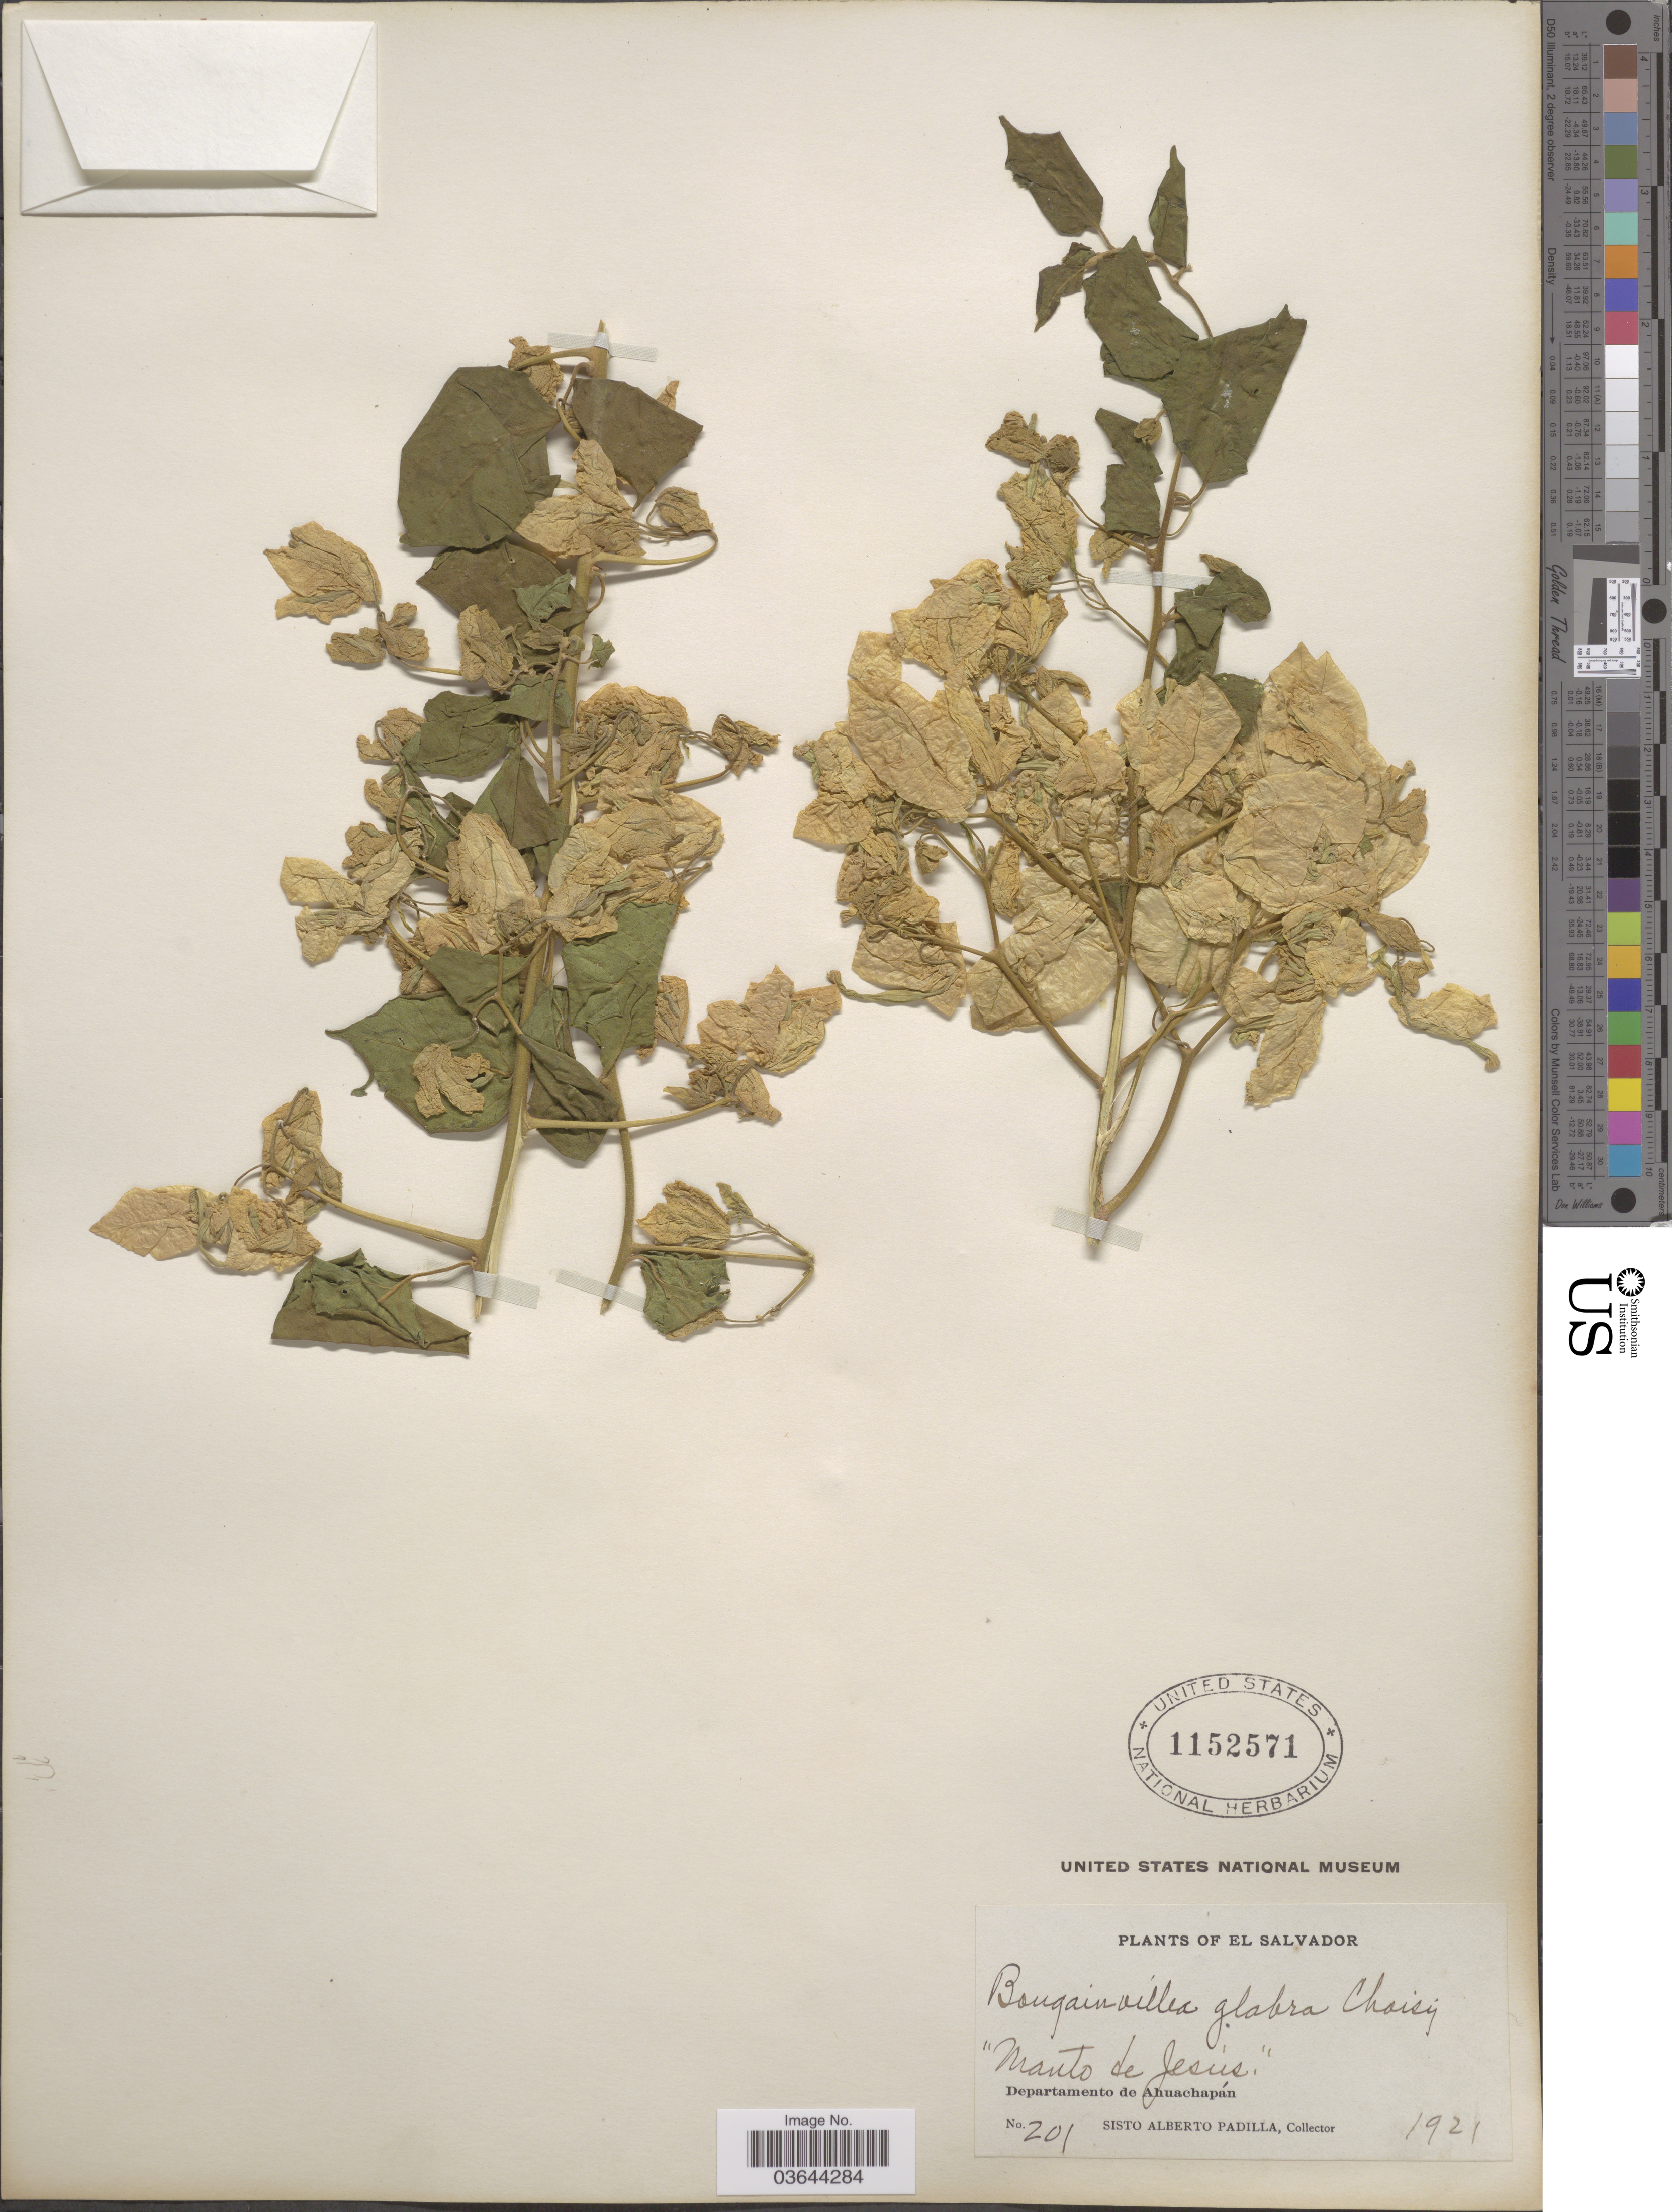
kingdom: Plantae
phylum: Tracheophyta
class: Magnoliopsida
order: Caryophyllales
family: Nyctaginaceae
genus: Bougainvillea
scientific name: Bougainvillea glabra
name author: Choisy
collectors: S. A. Padilla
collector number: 201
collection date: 1921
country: El Salvador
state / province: Ahuachapan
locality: Departamento de Ahuachapán.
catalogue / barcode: US 1152571